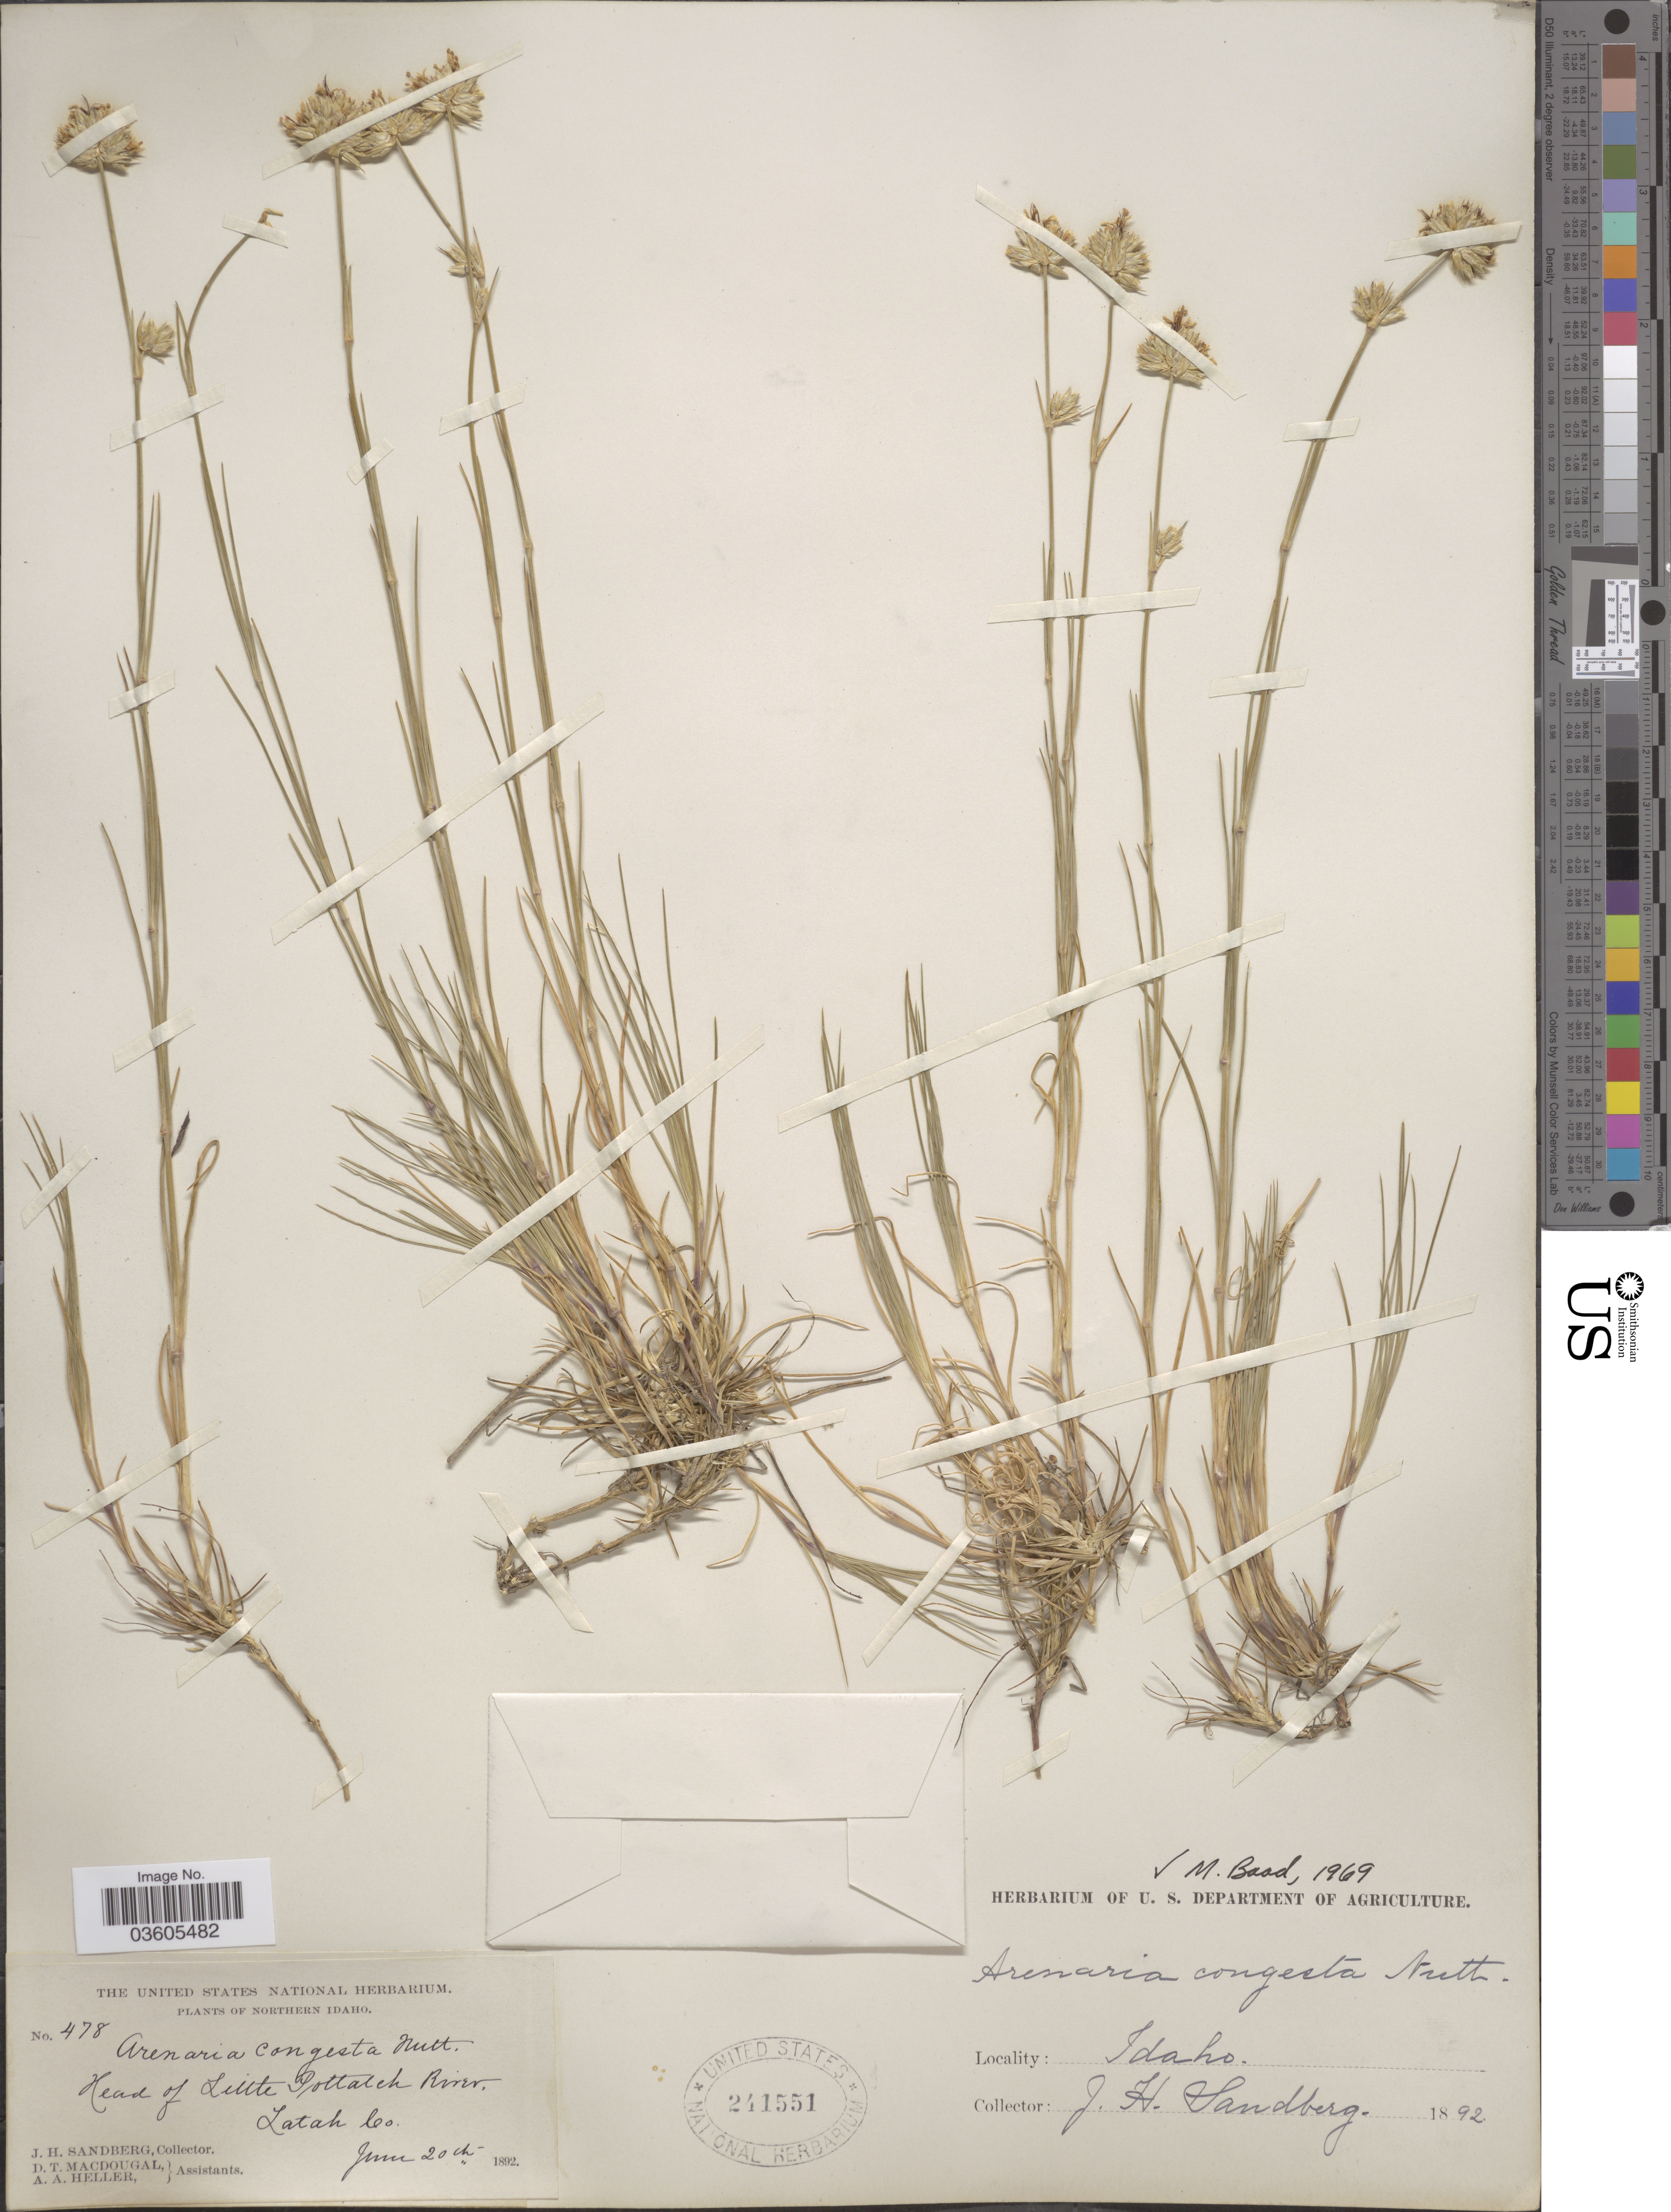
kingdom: Plantae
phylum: Tracheophyta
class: Magnoliopsida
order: Caryophyllales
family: Caryophyllaceae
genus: Eremogone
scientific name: Eremogone congesta var. congesta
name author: (Nutt.) Ikonn.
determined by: Strong, Mark T., (BOT), Smithsonian Institution - National Museum of Natural History (UNITED STATES)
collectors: J. H. Sandberg, D. T. MacDougal & A. A. Heller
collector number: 478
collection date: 1892-06-20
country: United States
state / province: Idaho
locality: Northern Idaho. Head of Little Pottateh River, Latah Co.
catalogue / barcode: US 241551